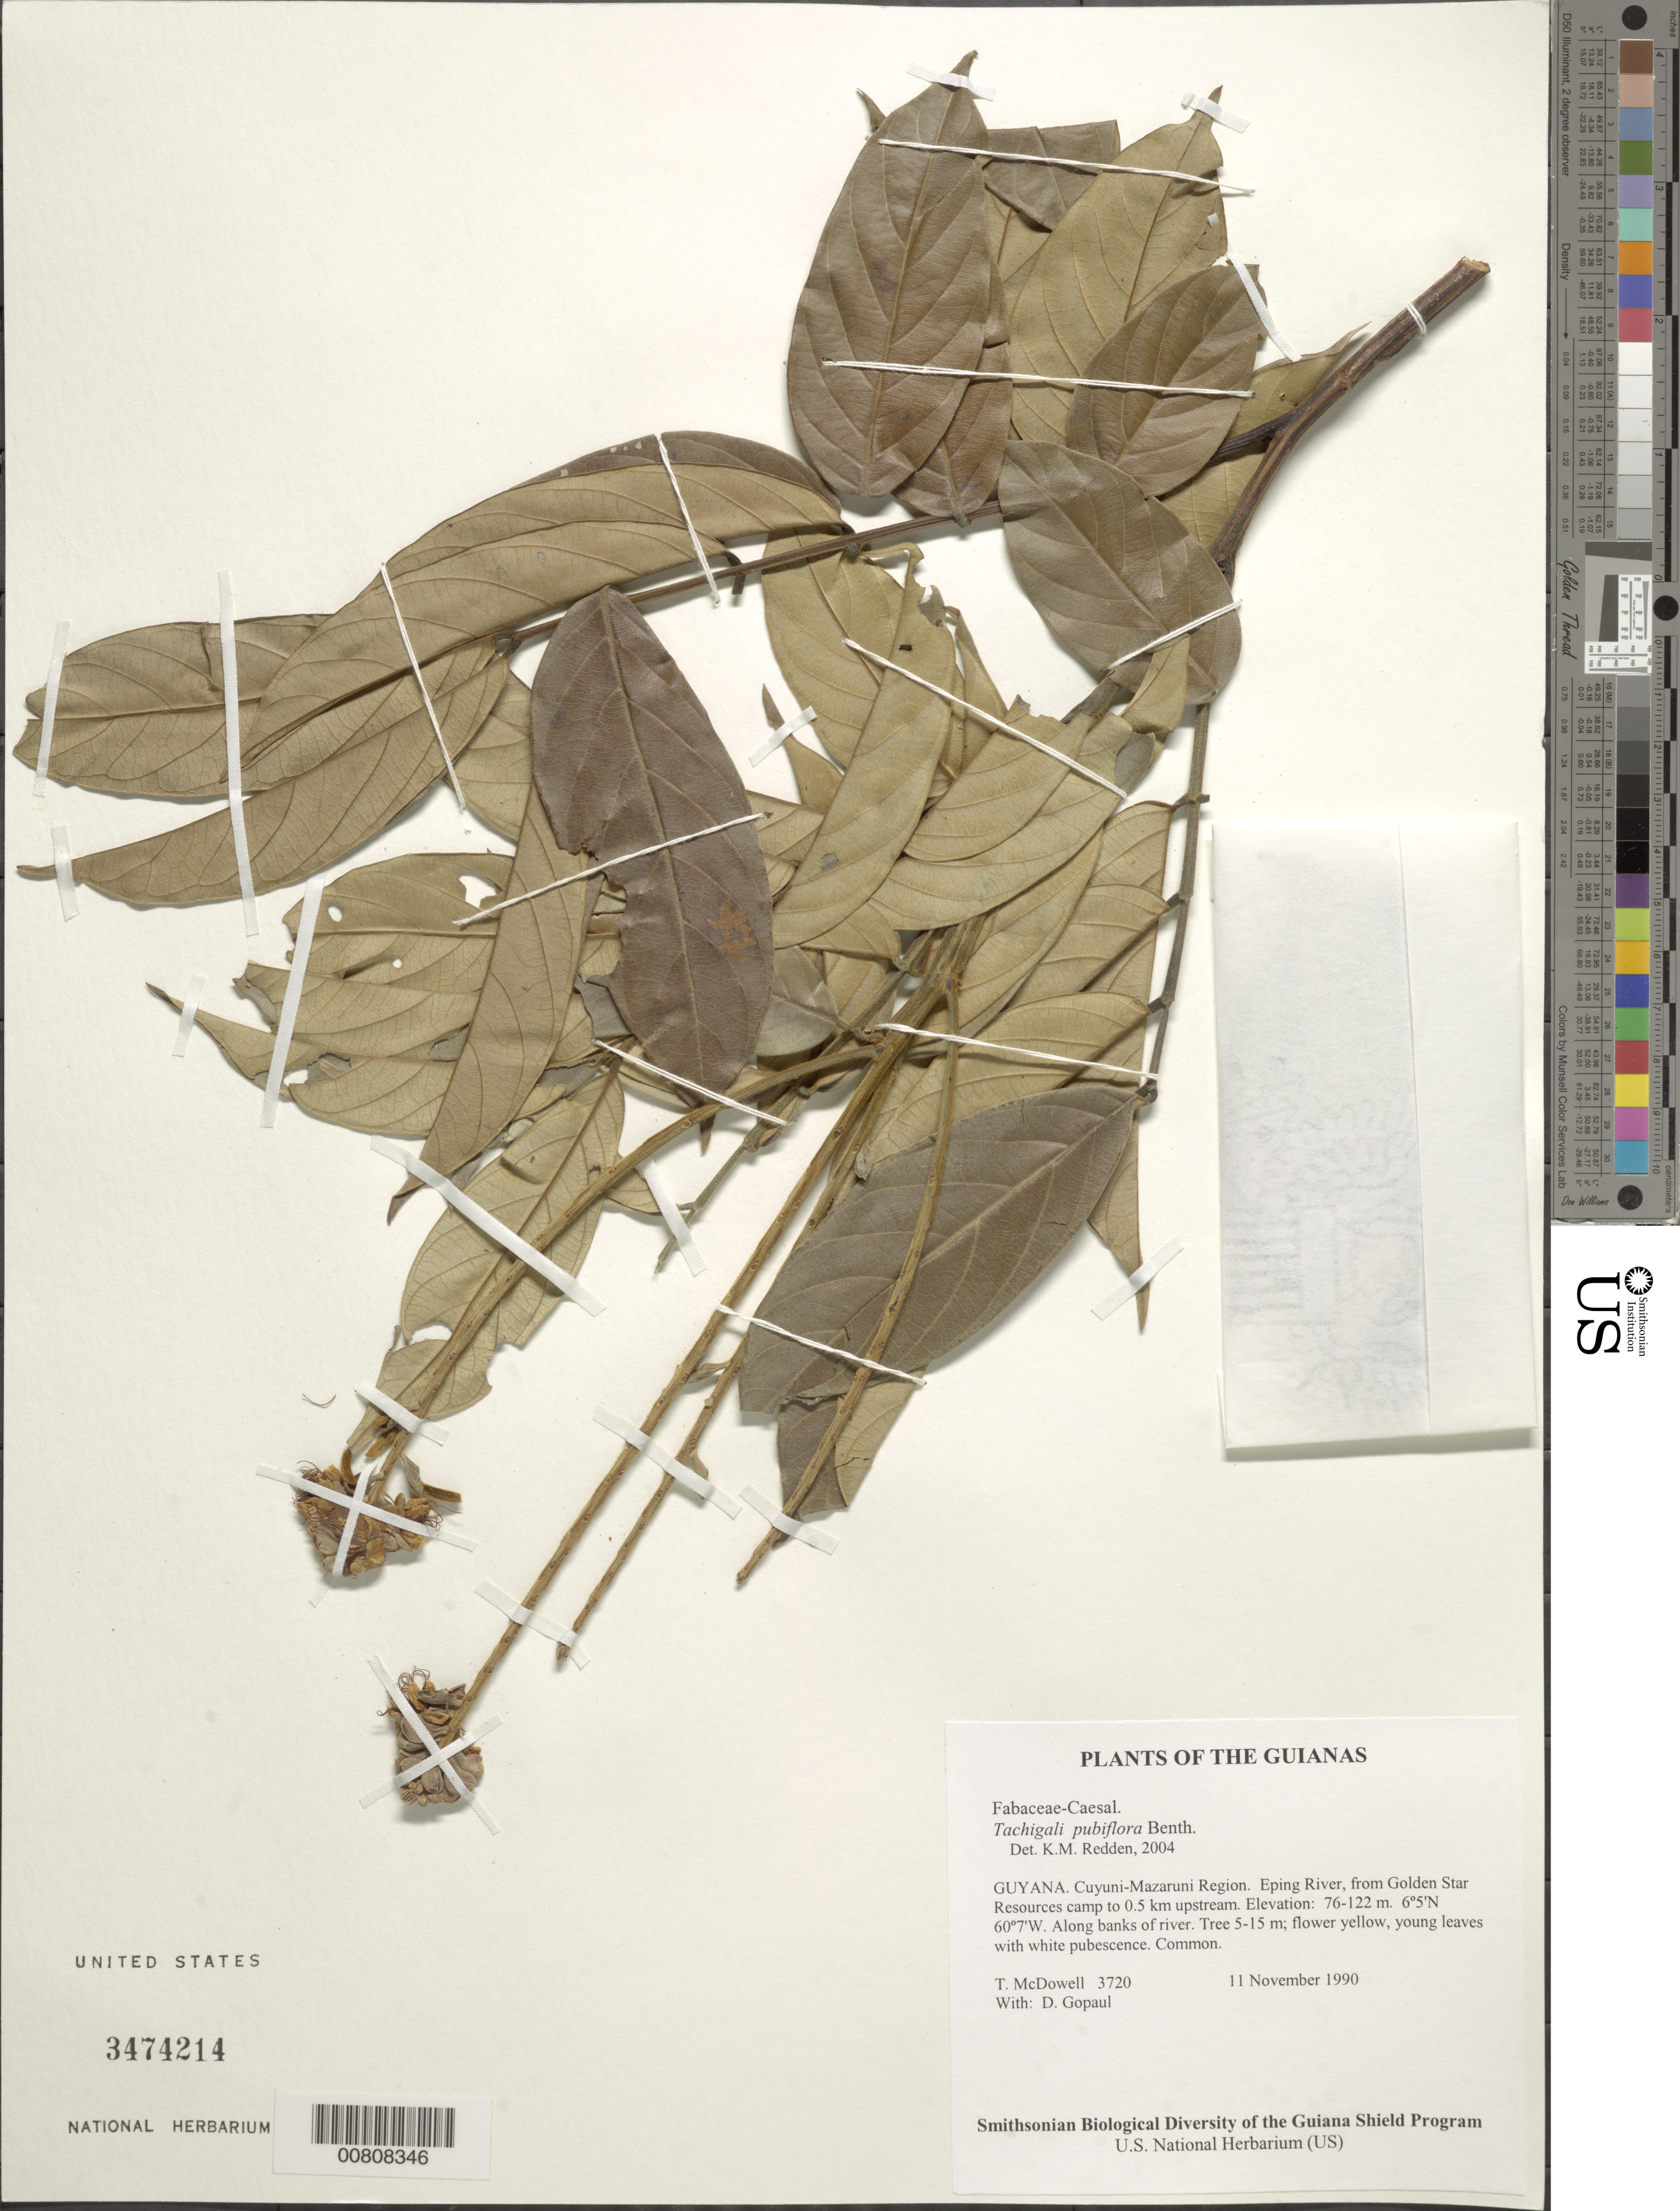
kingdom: Plantae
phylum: Tracheophyta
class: Magnoliopsida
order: Fabales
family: Fabaceae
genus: Tachigali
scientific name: Tachigali pubiflora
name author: Benth.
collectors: T. McDowell & D. Gopaul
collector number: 372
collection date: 1990-11-11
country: Guyana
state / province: Cuyuni-Mazaruni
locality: Eping River, from Golden Star Resources camp to 0.5 km upstream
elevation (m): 76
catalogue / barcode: US 3474214